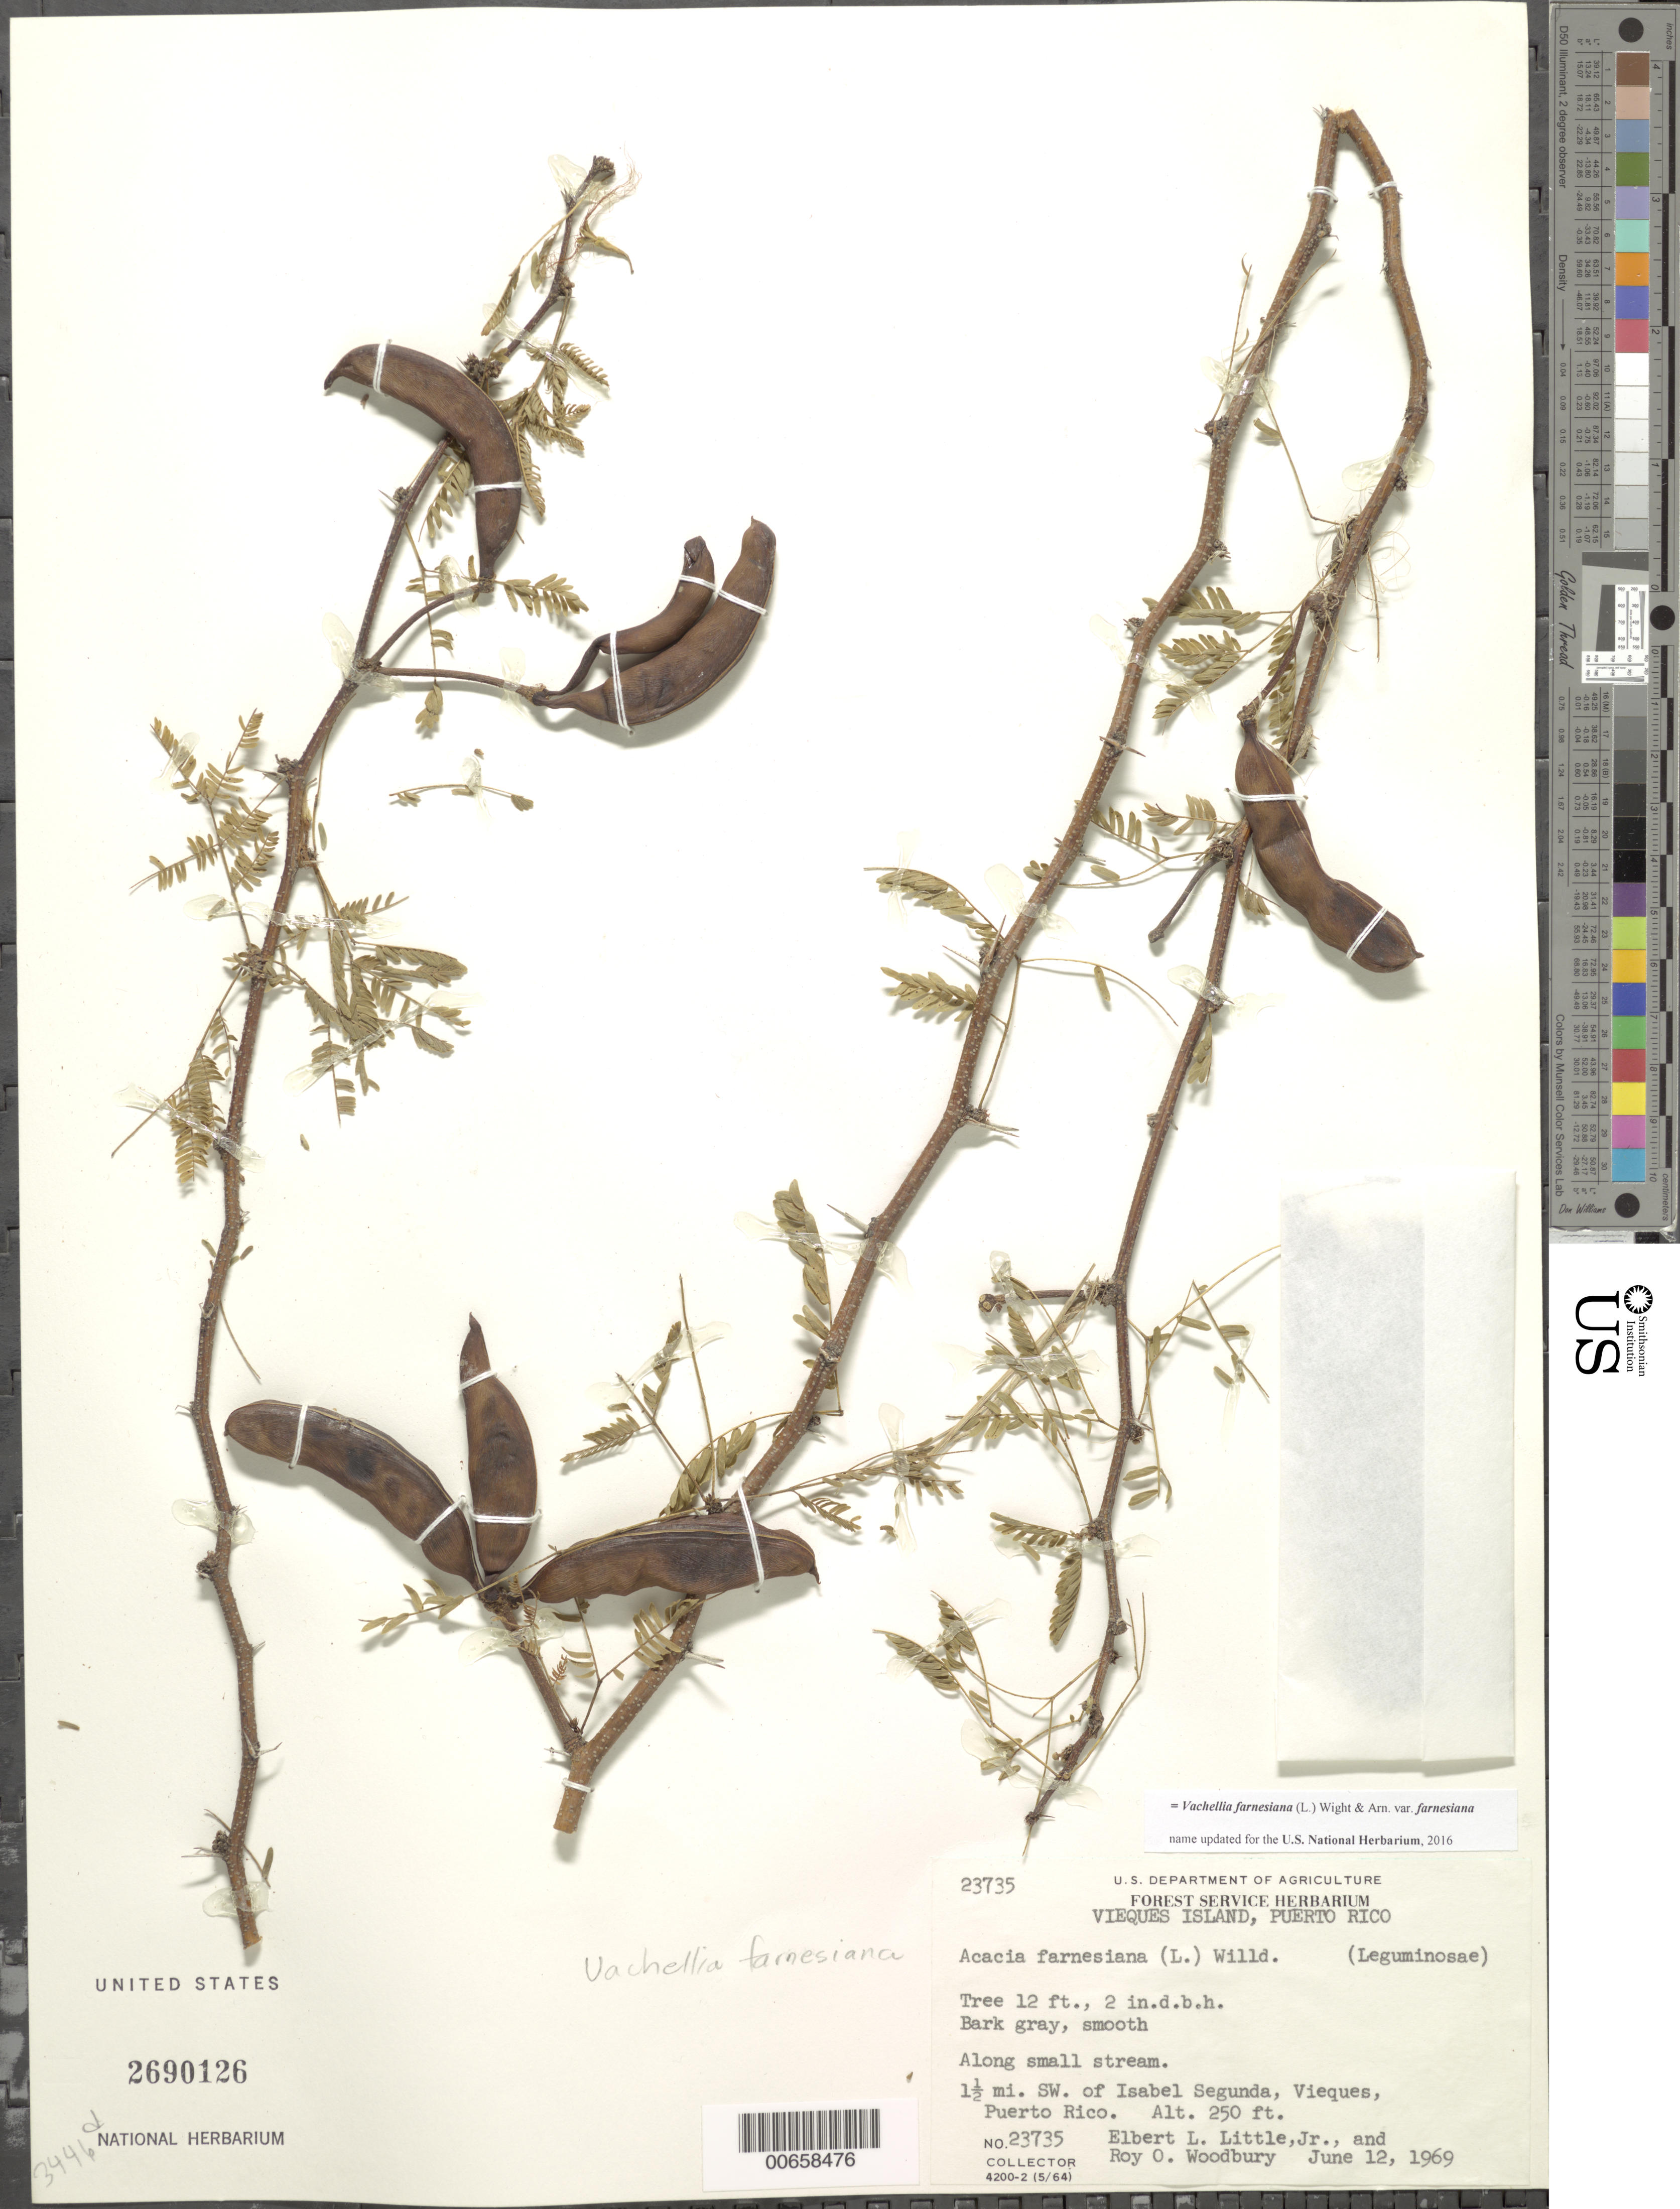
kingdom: Plantae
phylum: Tracheophyta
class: Magnoliopsida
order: Fabales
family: Fabaceae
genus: Vachellia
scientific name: Vachellia farnesiana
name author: (L.) Wight & Arn.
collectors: E. L. Little & R. O. Woodbury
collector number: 23735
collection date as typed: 12 Jun 1969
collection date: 1969-06-12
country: Puerto Rico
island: Vieques Island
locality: Isabel Segunda, 1 1/2 mi SW of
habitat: Along small stream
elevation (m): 76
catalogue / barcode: US 2690126